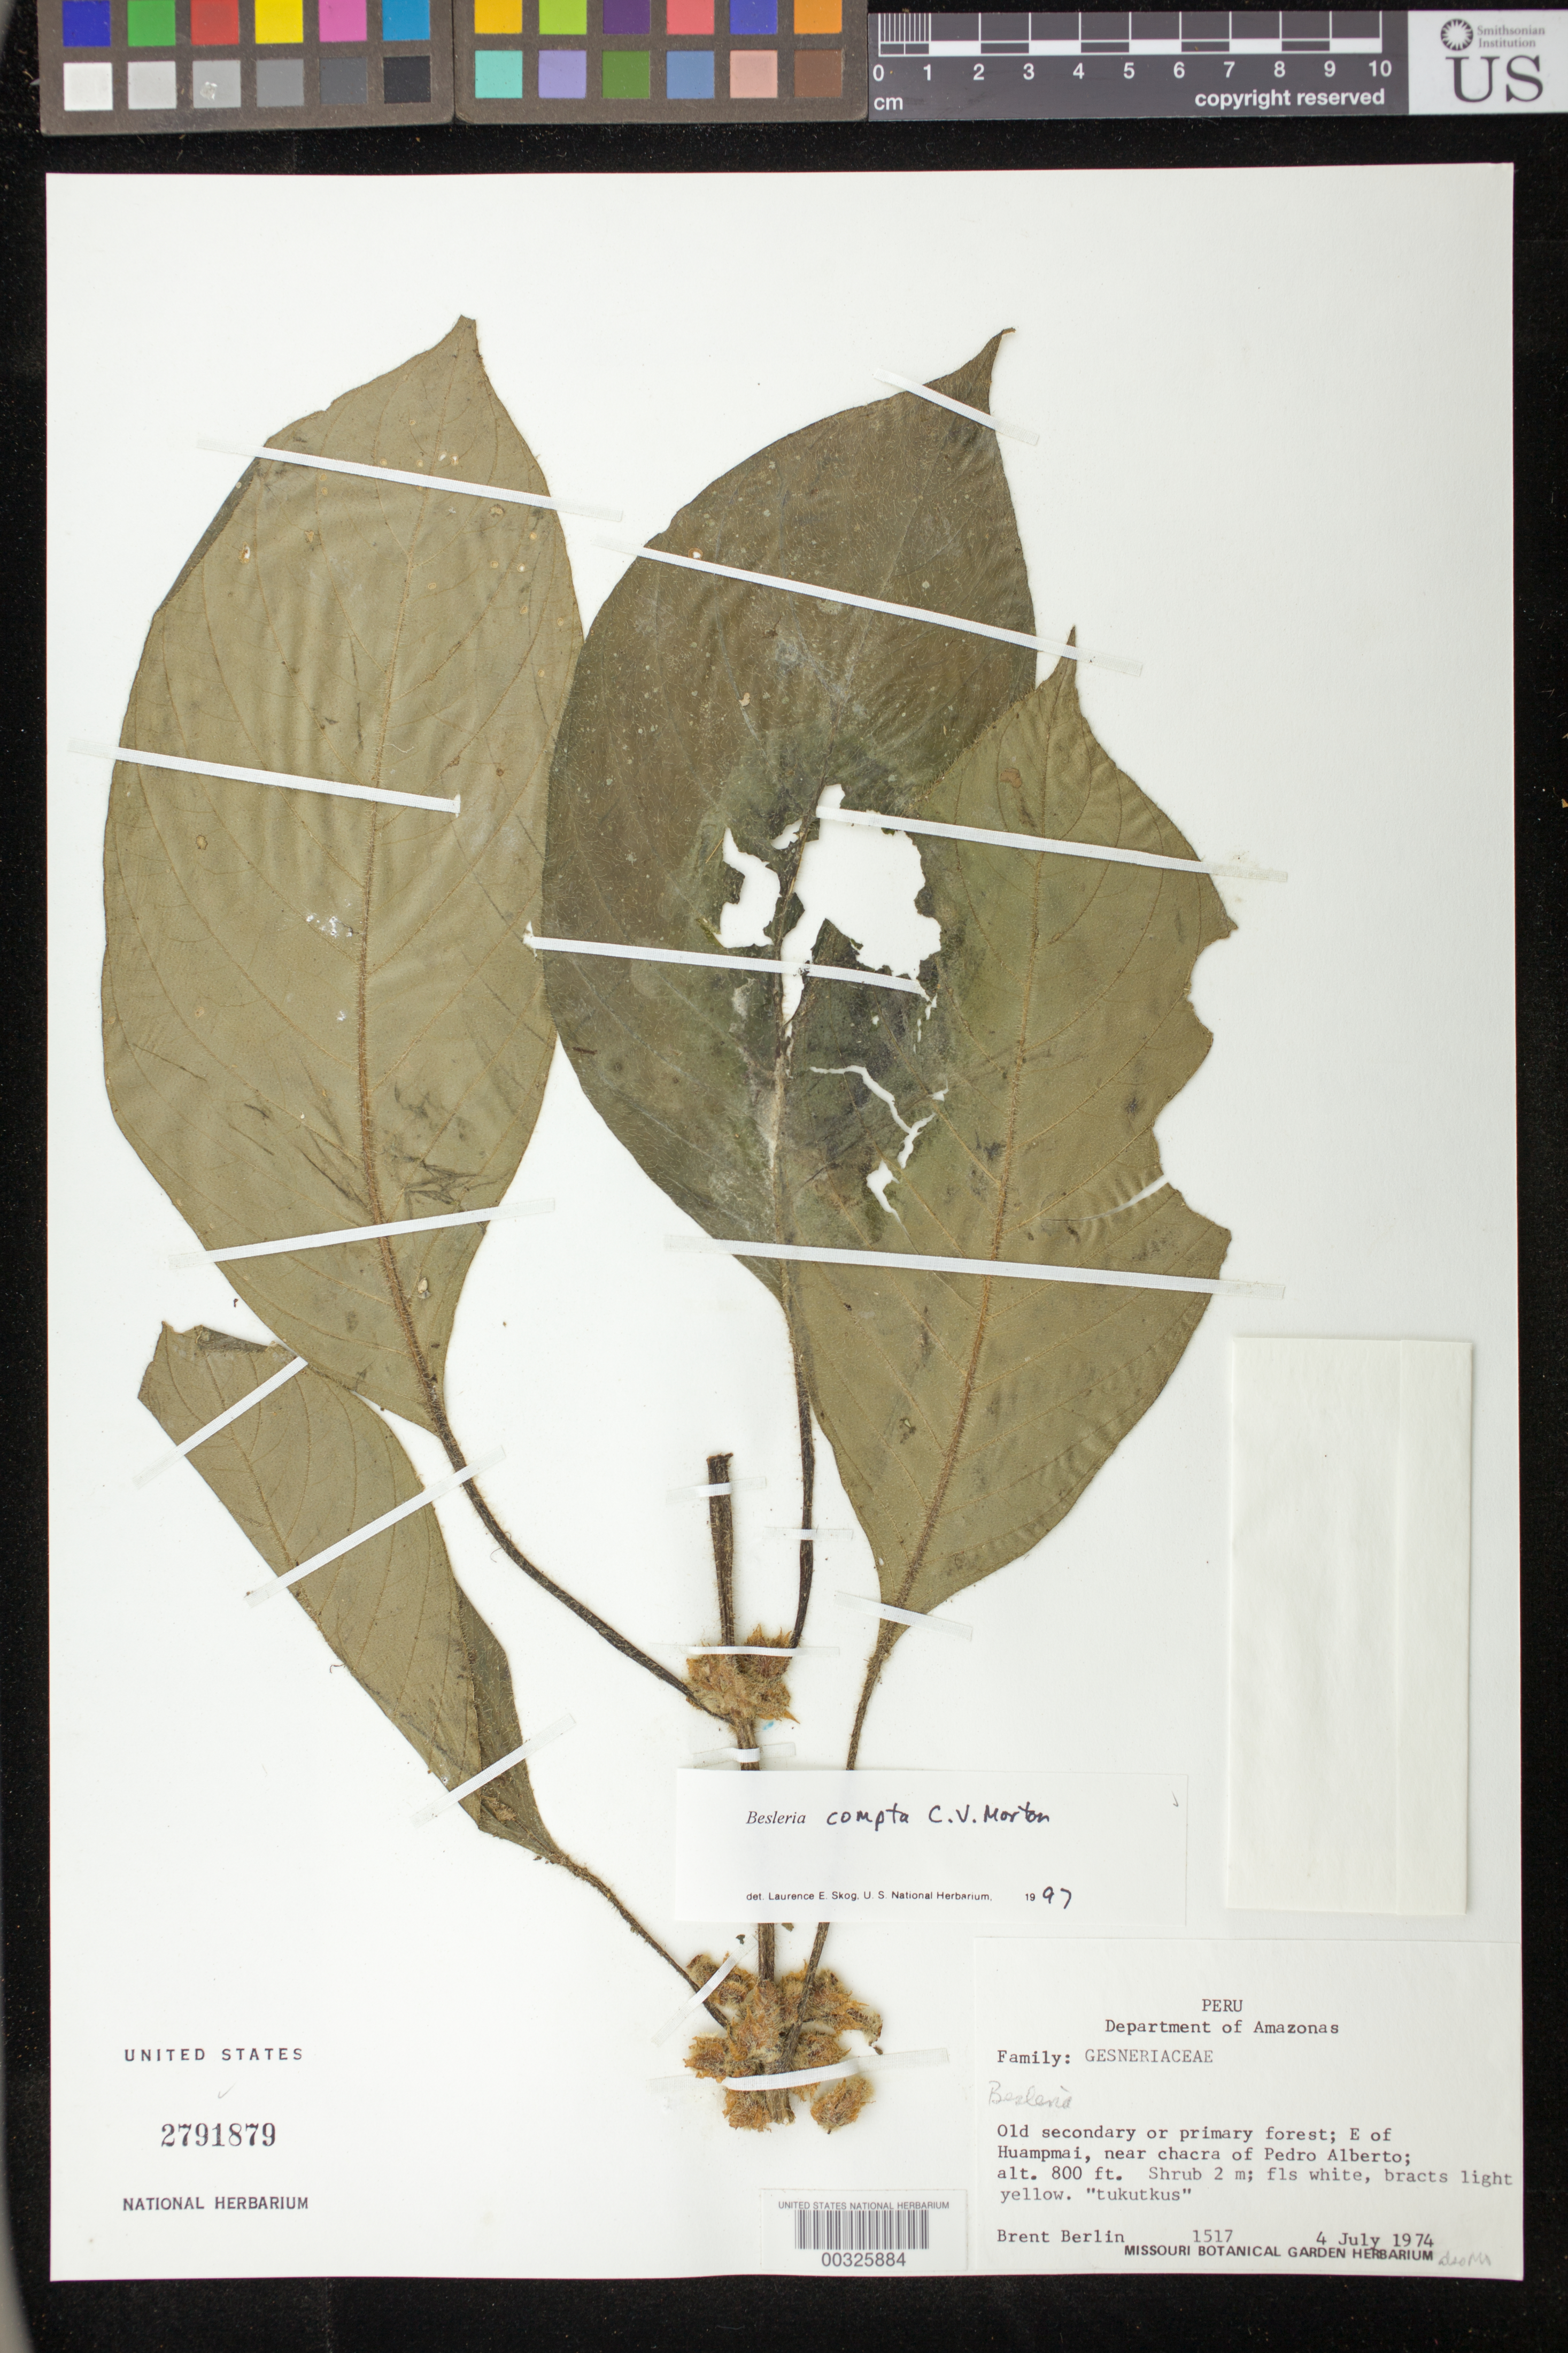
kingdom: Plantae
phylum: Tracheophyta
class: Magnoliopsida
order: Lamiales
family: Gesneriaceae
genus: Besleria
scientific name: Besleria compta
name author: C.V. Morton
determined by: Skog, Laurence E.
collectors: B. Berlin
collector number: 1517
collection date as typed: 04 Jul 1974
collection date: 1974-07-04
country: Peru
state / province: Amazonas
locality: E of Huampmai, near chacra of Pedro Alberto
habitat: Old secondary or primary forest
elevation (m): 244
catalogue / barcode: US 2791879